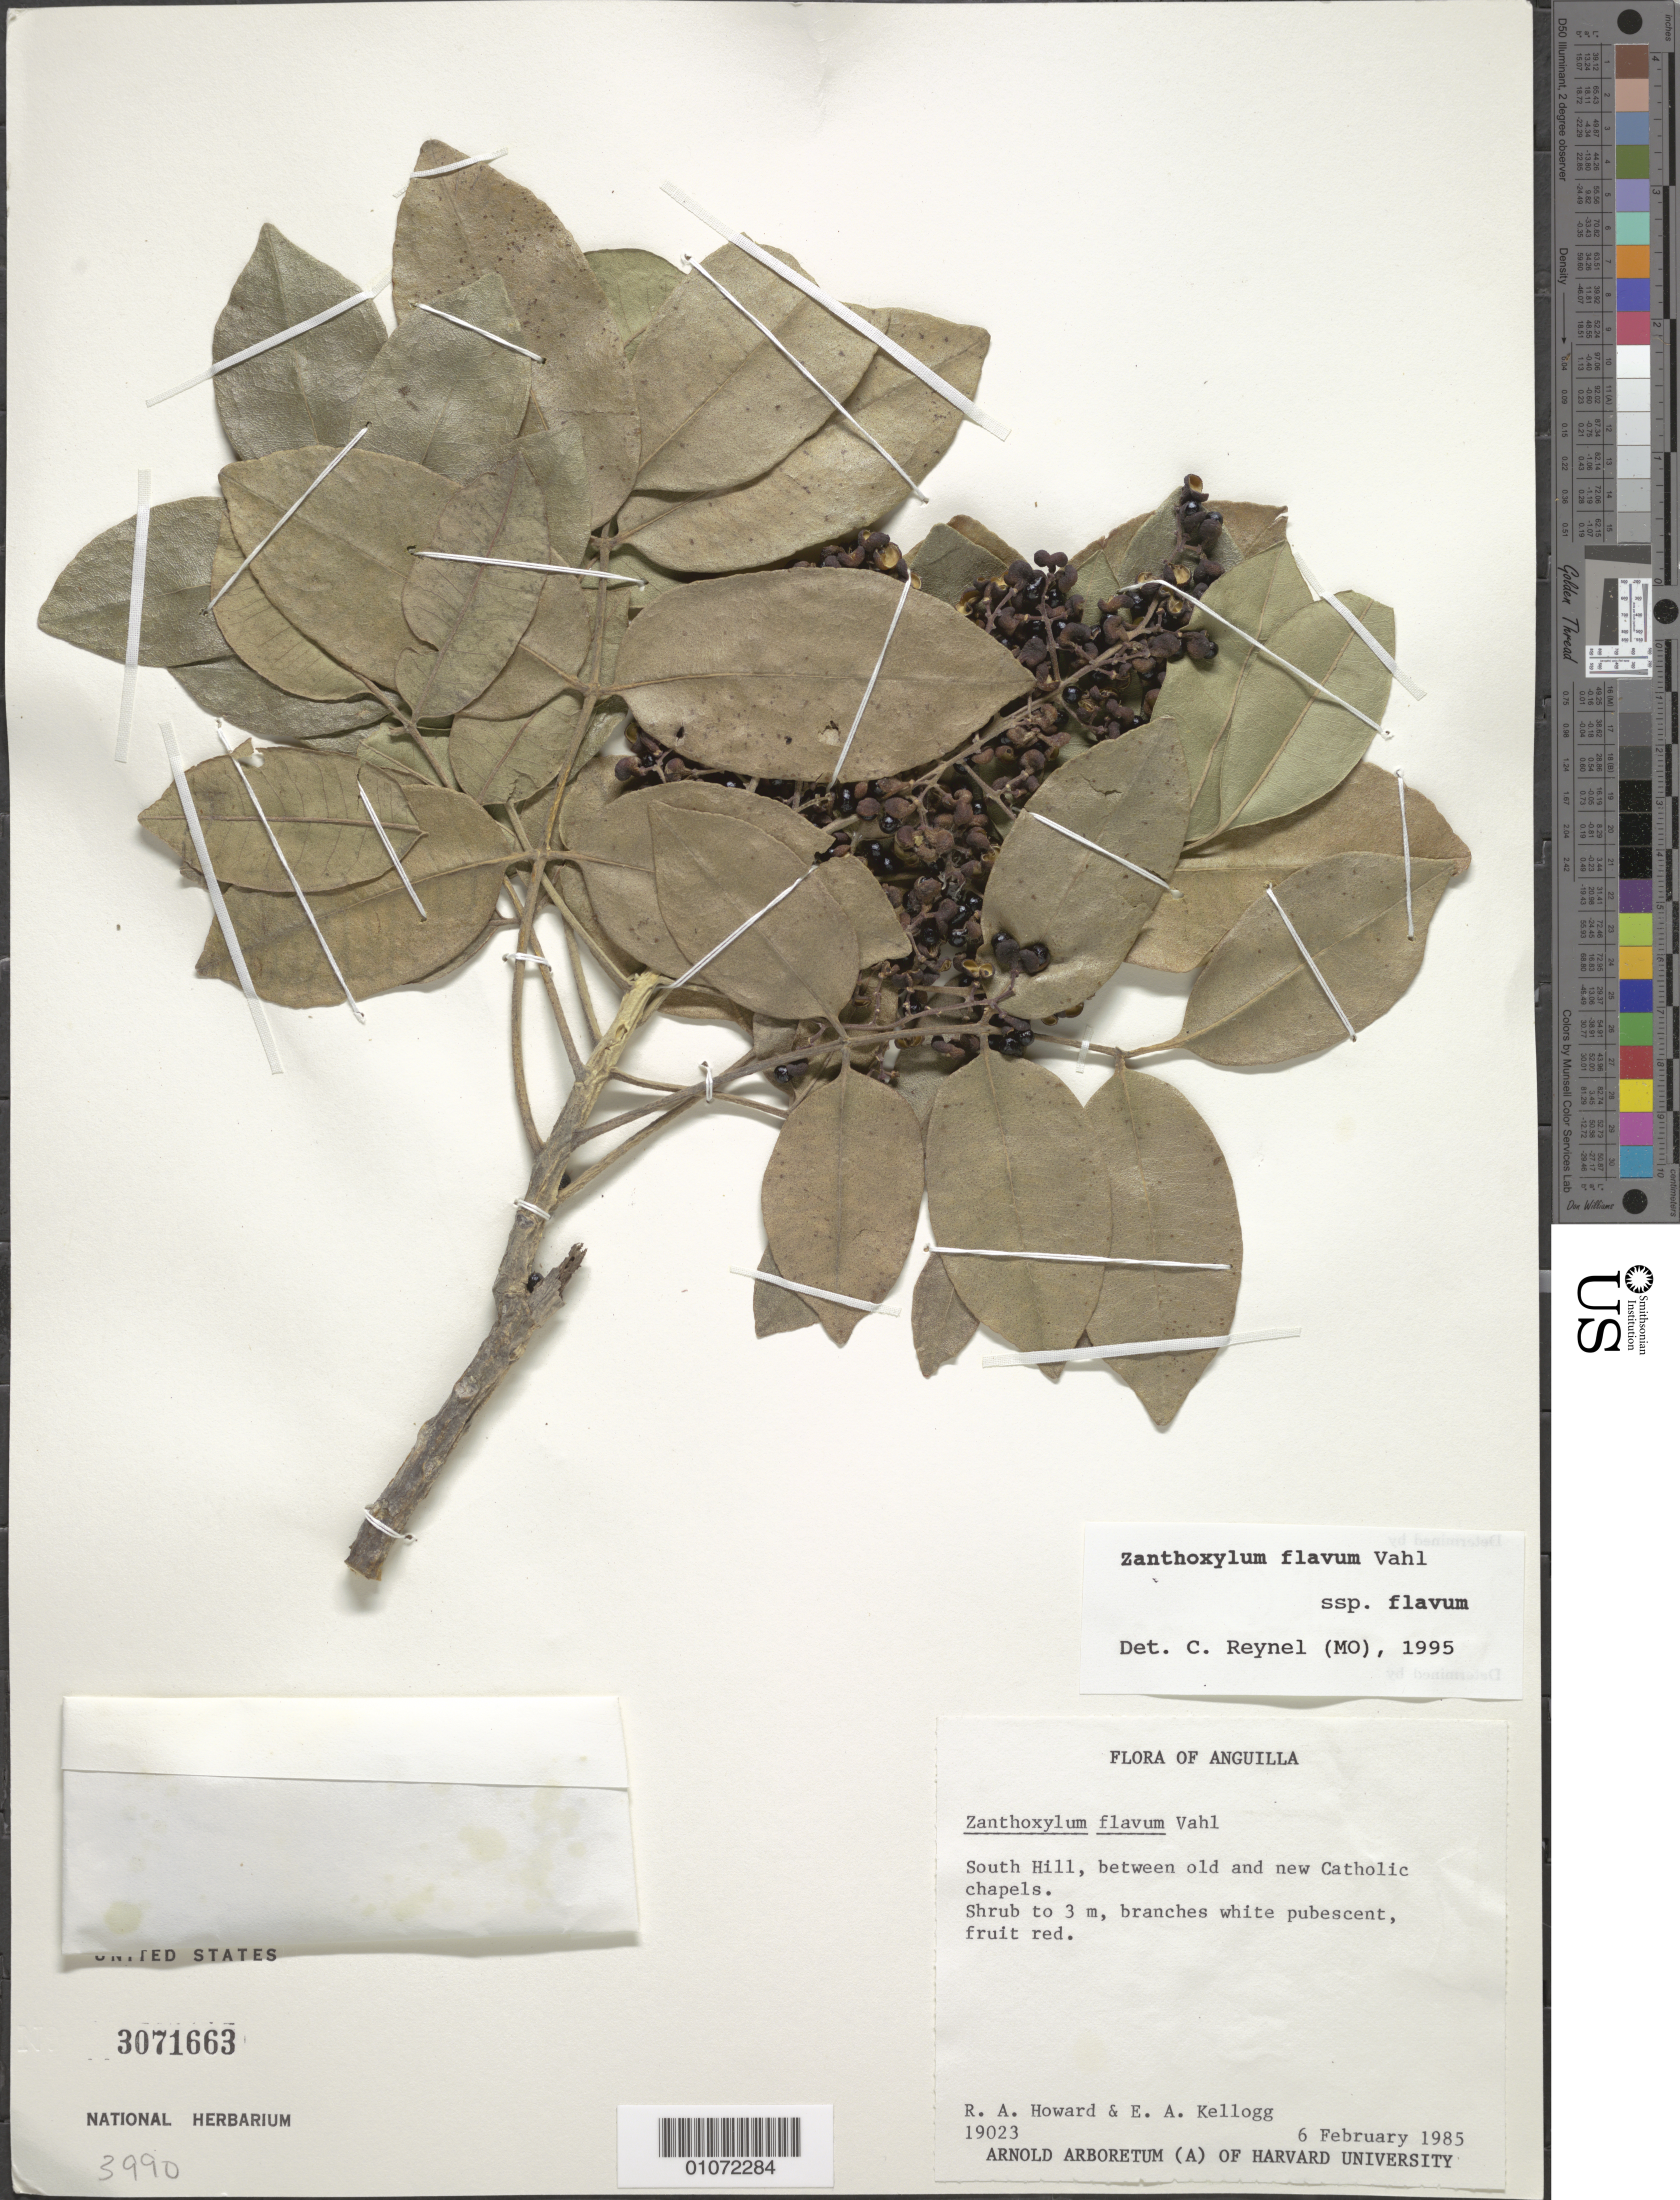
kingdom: Plantae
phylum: Tracheophyta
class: Magnoliopsida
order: Sapindales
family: Rutaceae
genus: Zanthoxylum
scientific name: Zanthoxylum flavum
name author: Vahl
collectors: R. A. Howard & E. A. Kellogg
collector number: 19023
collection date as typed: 06 Feb 1985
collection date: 1985-02-06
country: Anguilla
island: Anguilla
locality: S Hill, between old and new Catholic chapels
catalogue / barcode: US 3071663